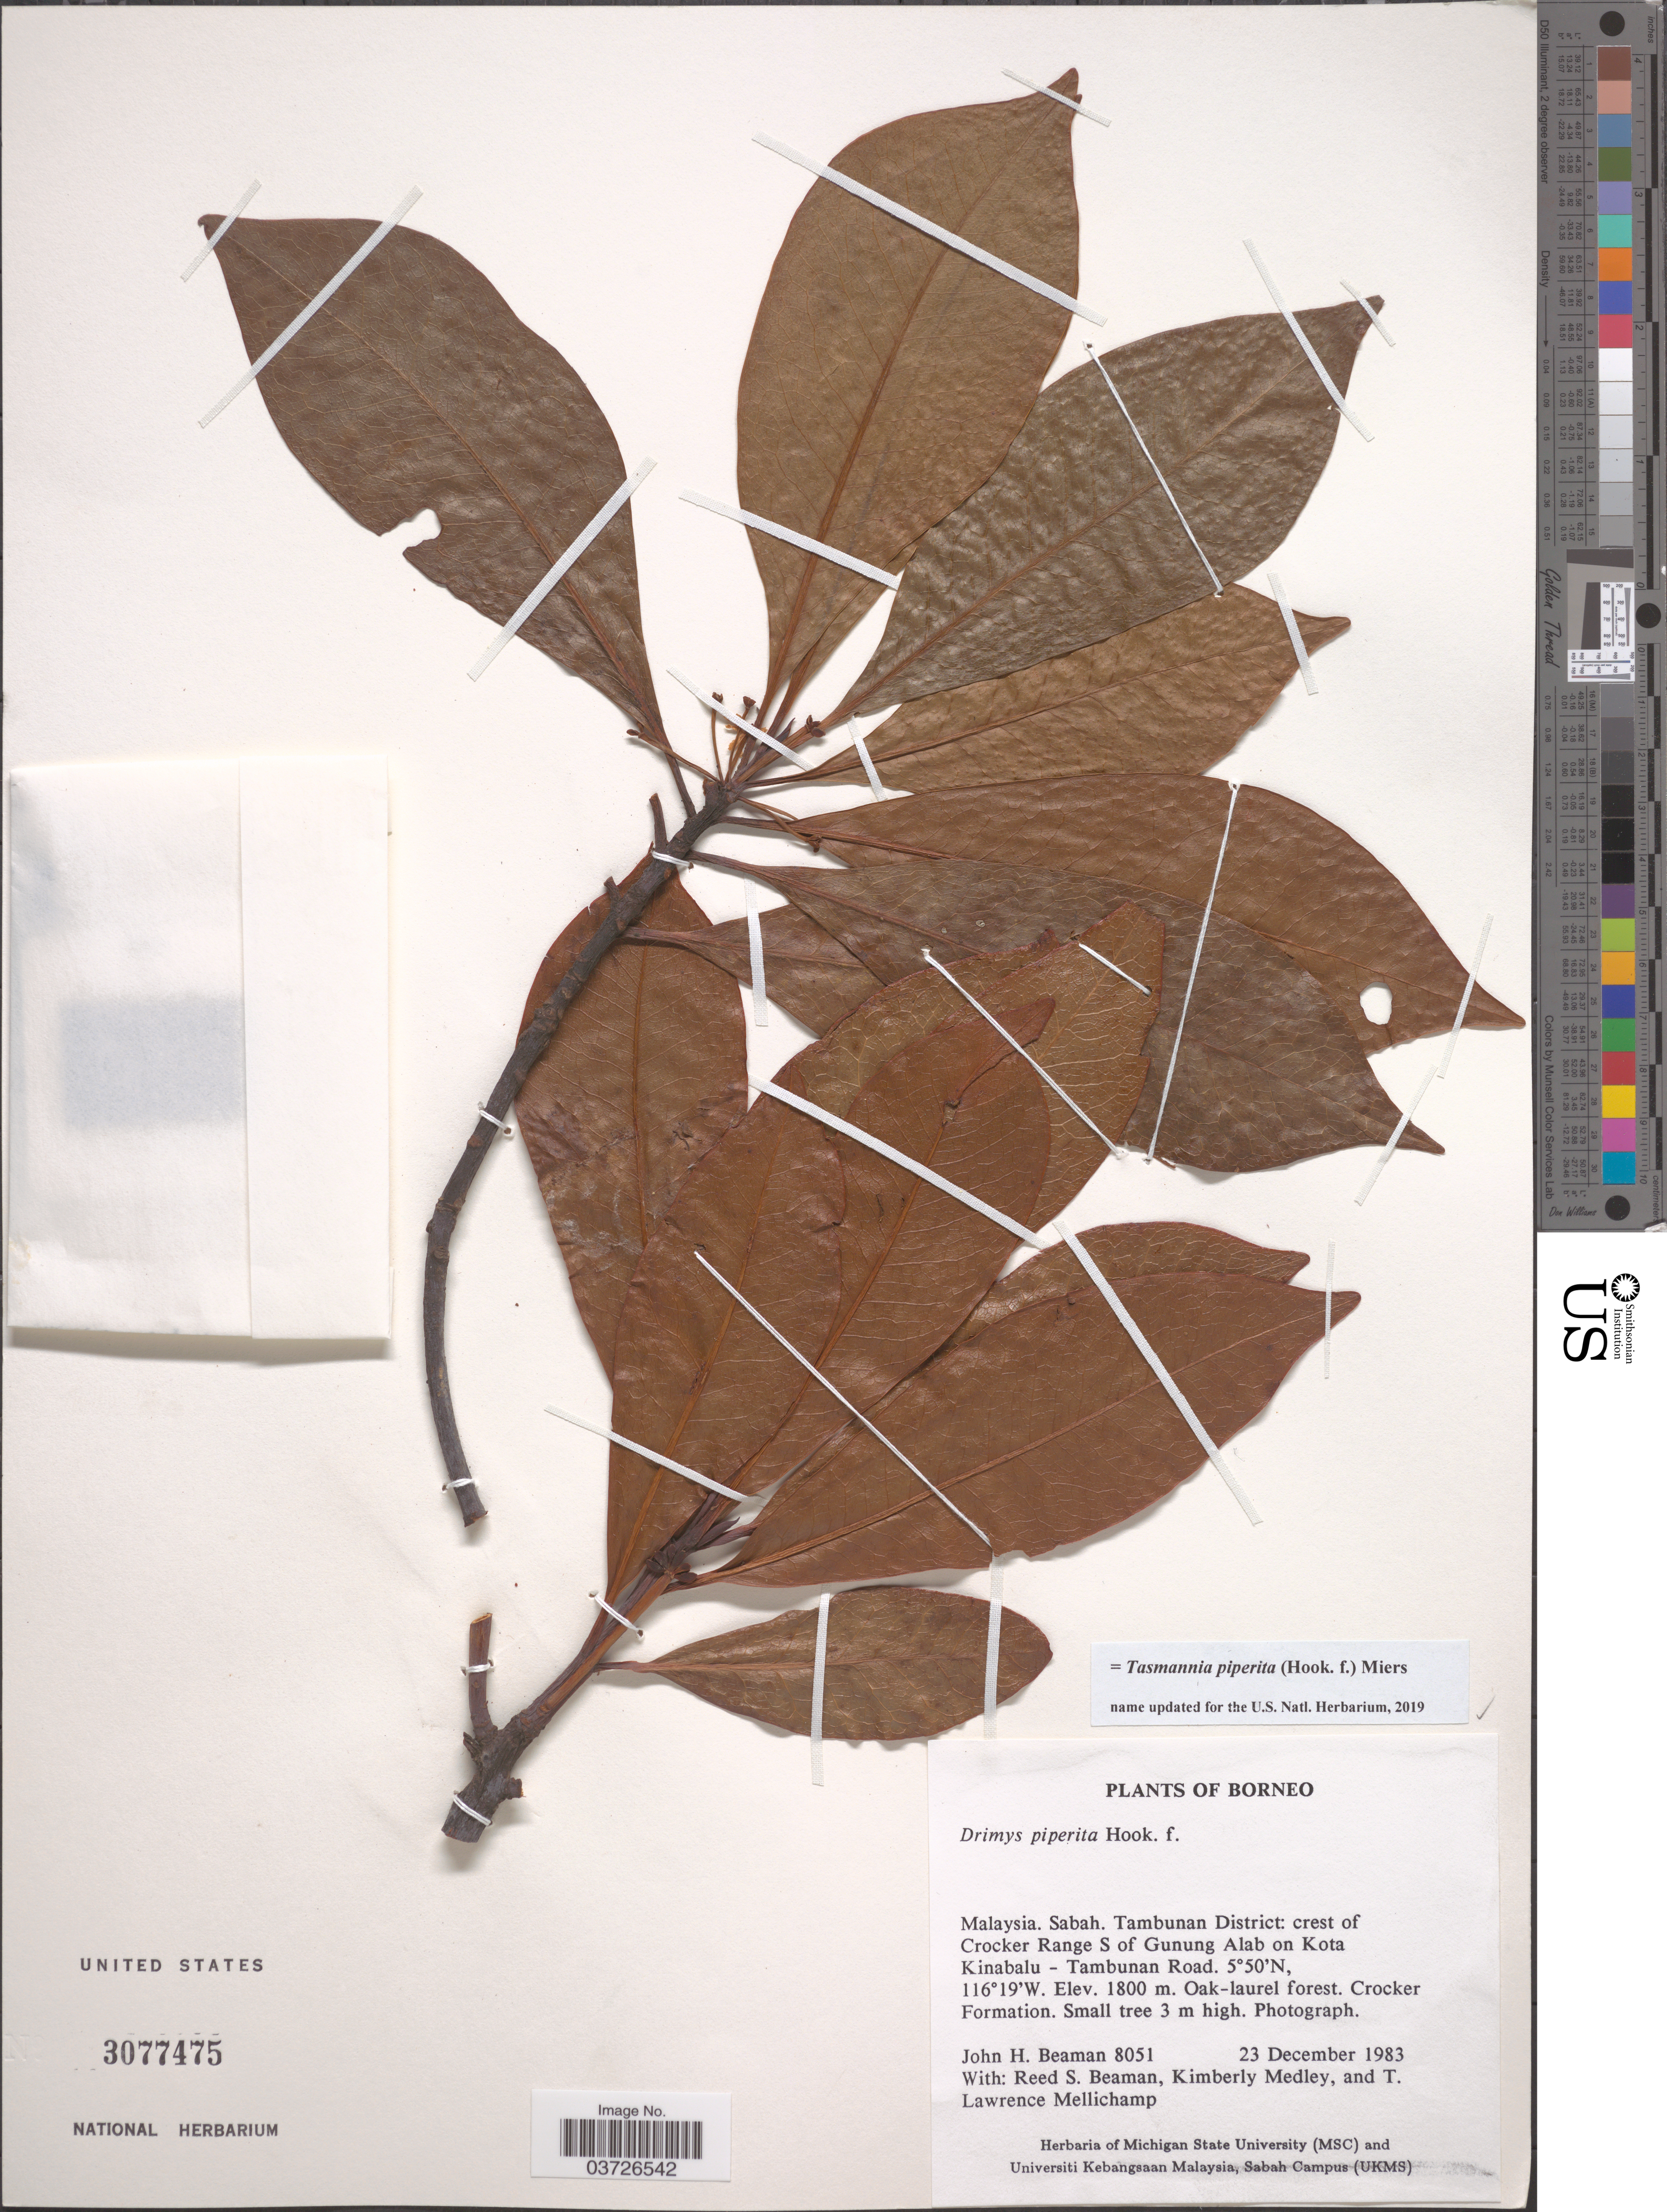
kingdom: Plantae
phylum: Tracheophyta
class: Magnoliopsida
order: Canellales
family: Winteraceae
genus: Tasmannia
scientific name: Tasmannia piperita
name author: (Hook. f.) Miers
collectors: J. H. Beaman, R. S. Beaman, K. Medley & T. L. Mellichamp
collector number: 8051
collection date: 1983-12-23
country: Malaysia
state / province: Sabah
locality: Borneo. Tambunan District: crest of Crocker Range S of Gunung Alab on Kota Kinabalu - Tambunan Road.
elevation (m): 1800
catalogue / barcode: US 3077475